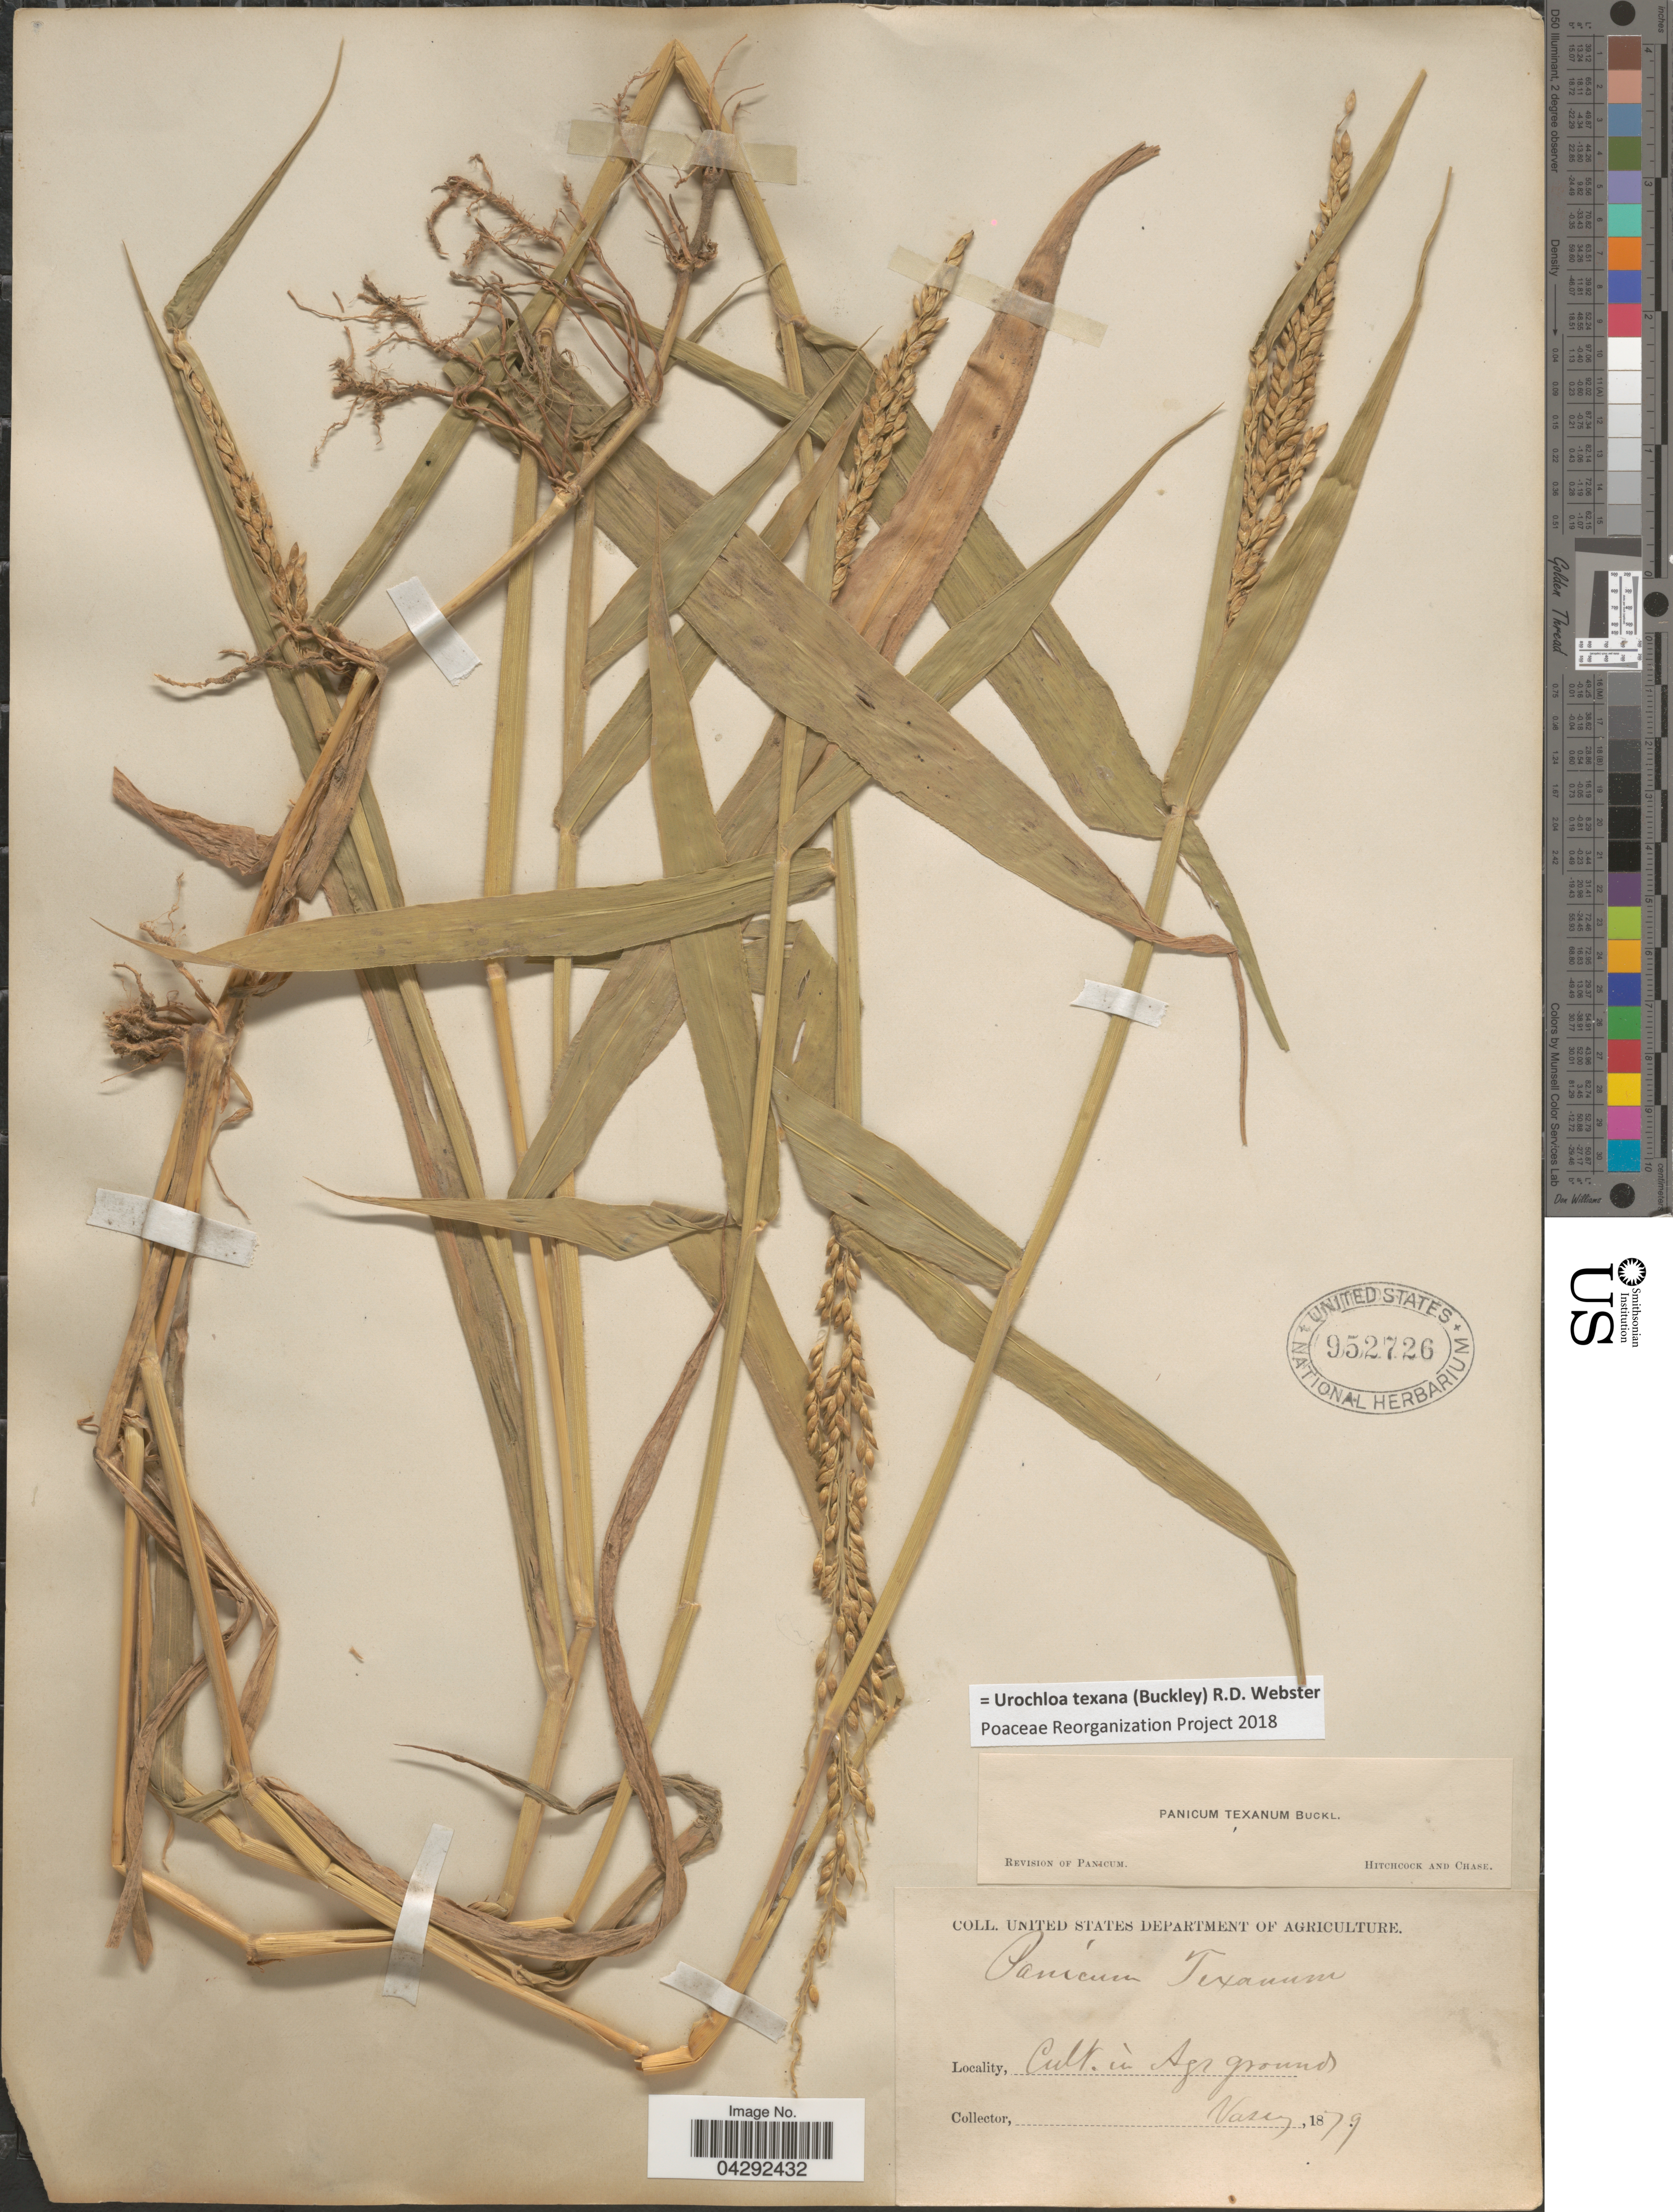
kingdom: Plantae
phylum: Tracheophyta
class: Liliopsida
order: Poales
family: Poaceae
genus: Urochloa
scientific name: Urochloa texana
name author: (Buckley) R.D. Webster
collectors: Vasey, --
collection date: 1879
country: United States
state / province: District of Columbia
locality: Cult. in Agr. grounds.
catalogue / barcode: US 952726